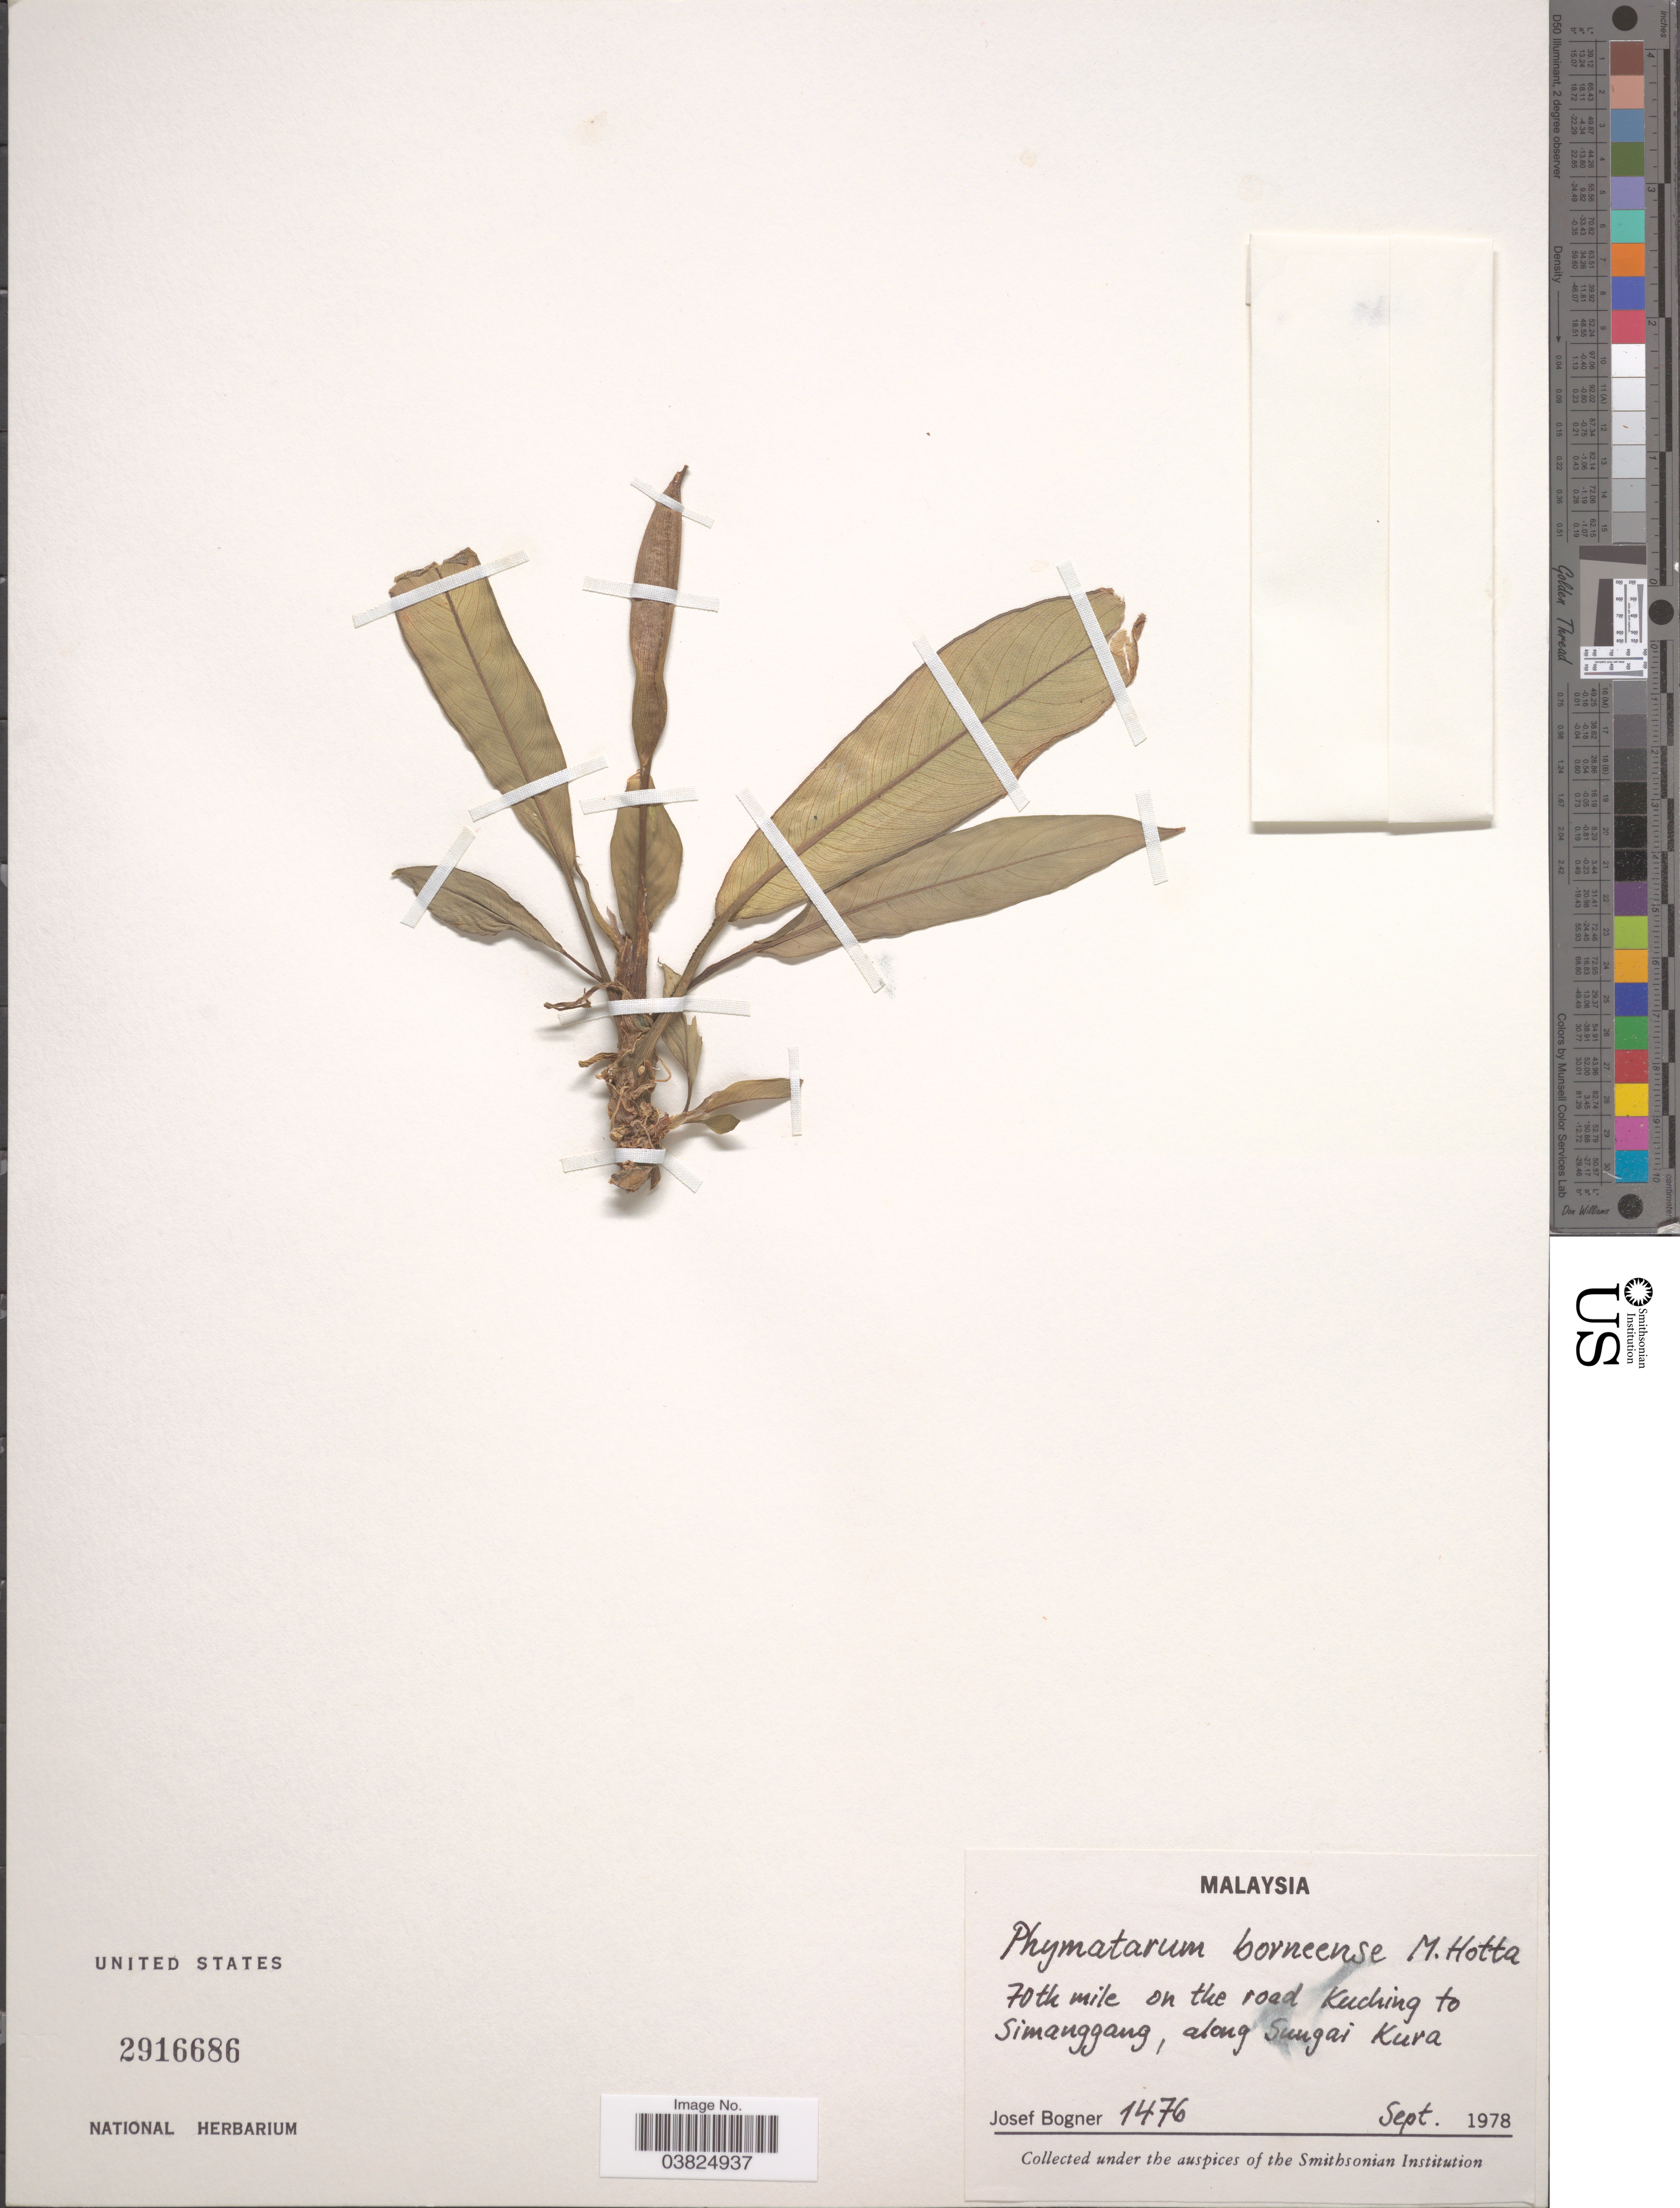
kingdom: Plantae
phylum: Tracheophyta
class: Liliopsida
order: Alismatales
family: Araceae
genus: Phymatarum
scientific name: Phymatarum borneense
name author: M. Hotta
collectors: J. Bogner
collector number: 1476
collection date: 1978-09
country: Malaysia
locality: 70th mile on the road Kuching to Simanggang, along Sungai Kura.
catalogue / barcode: US 2916686